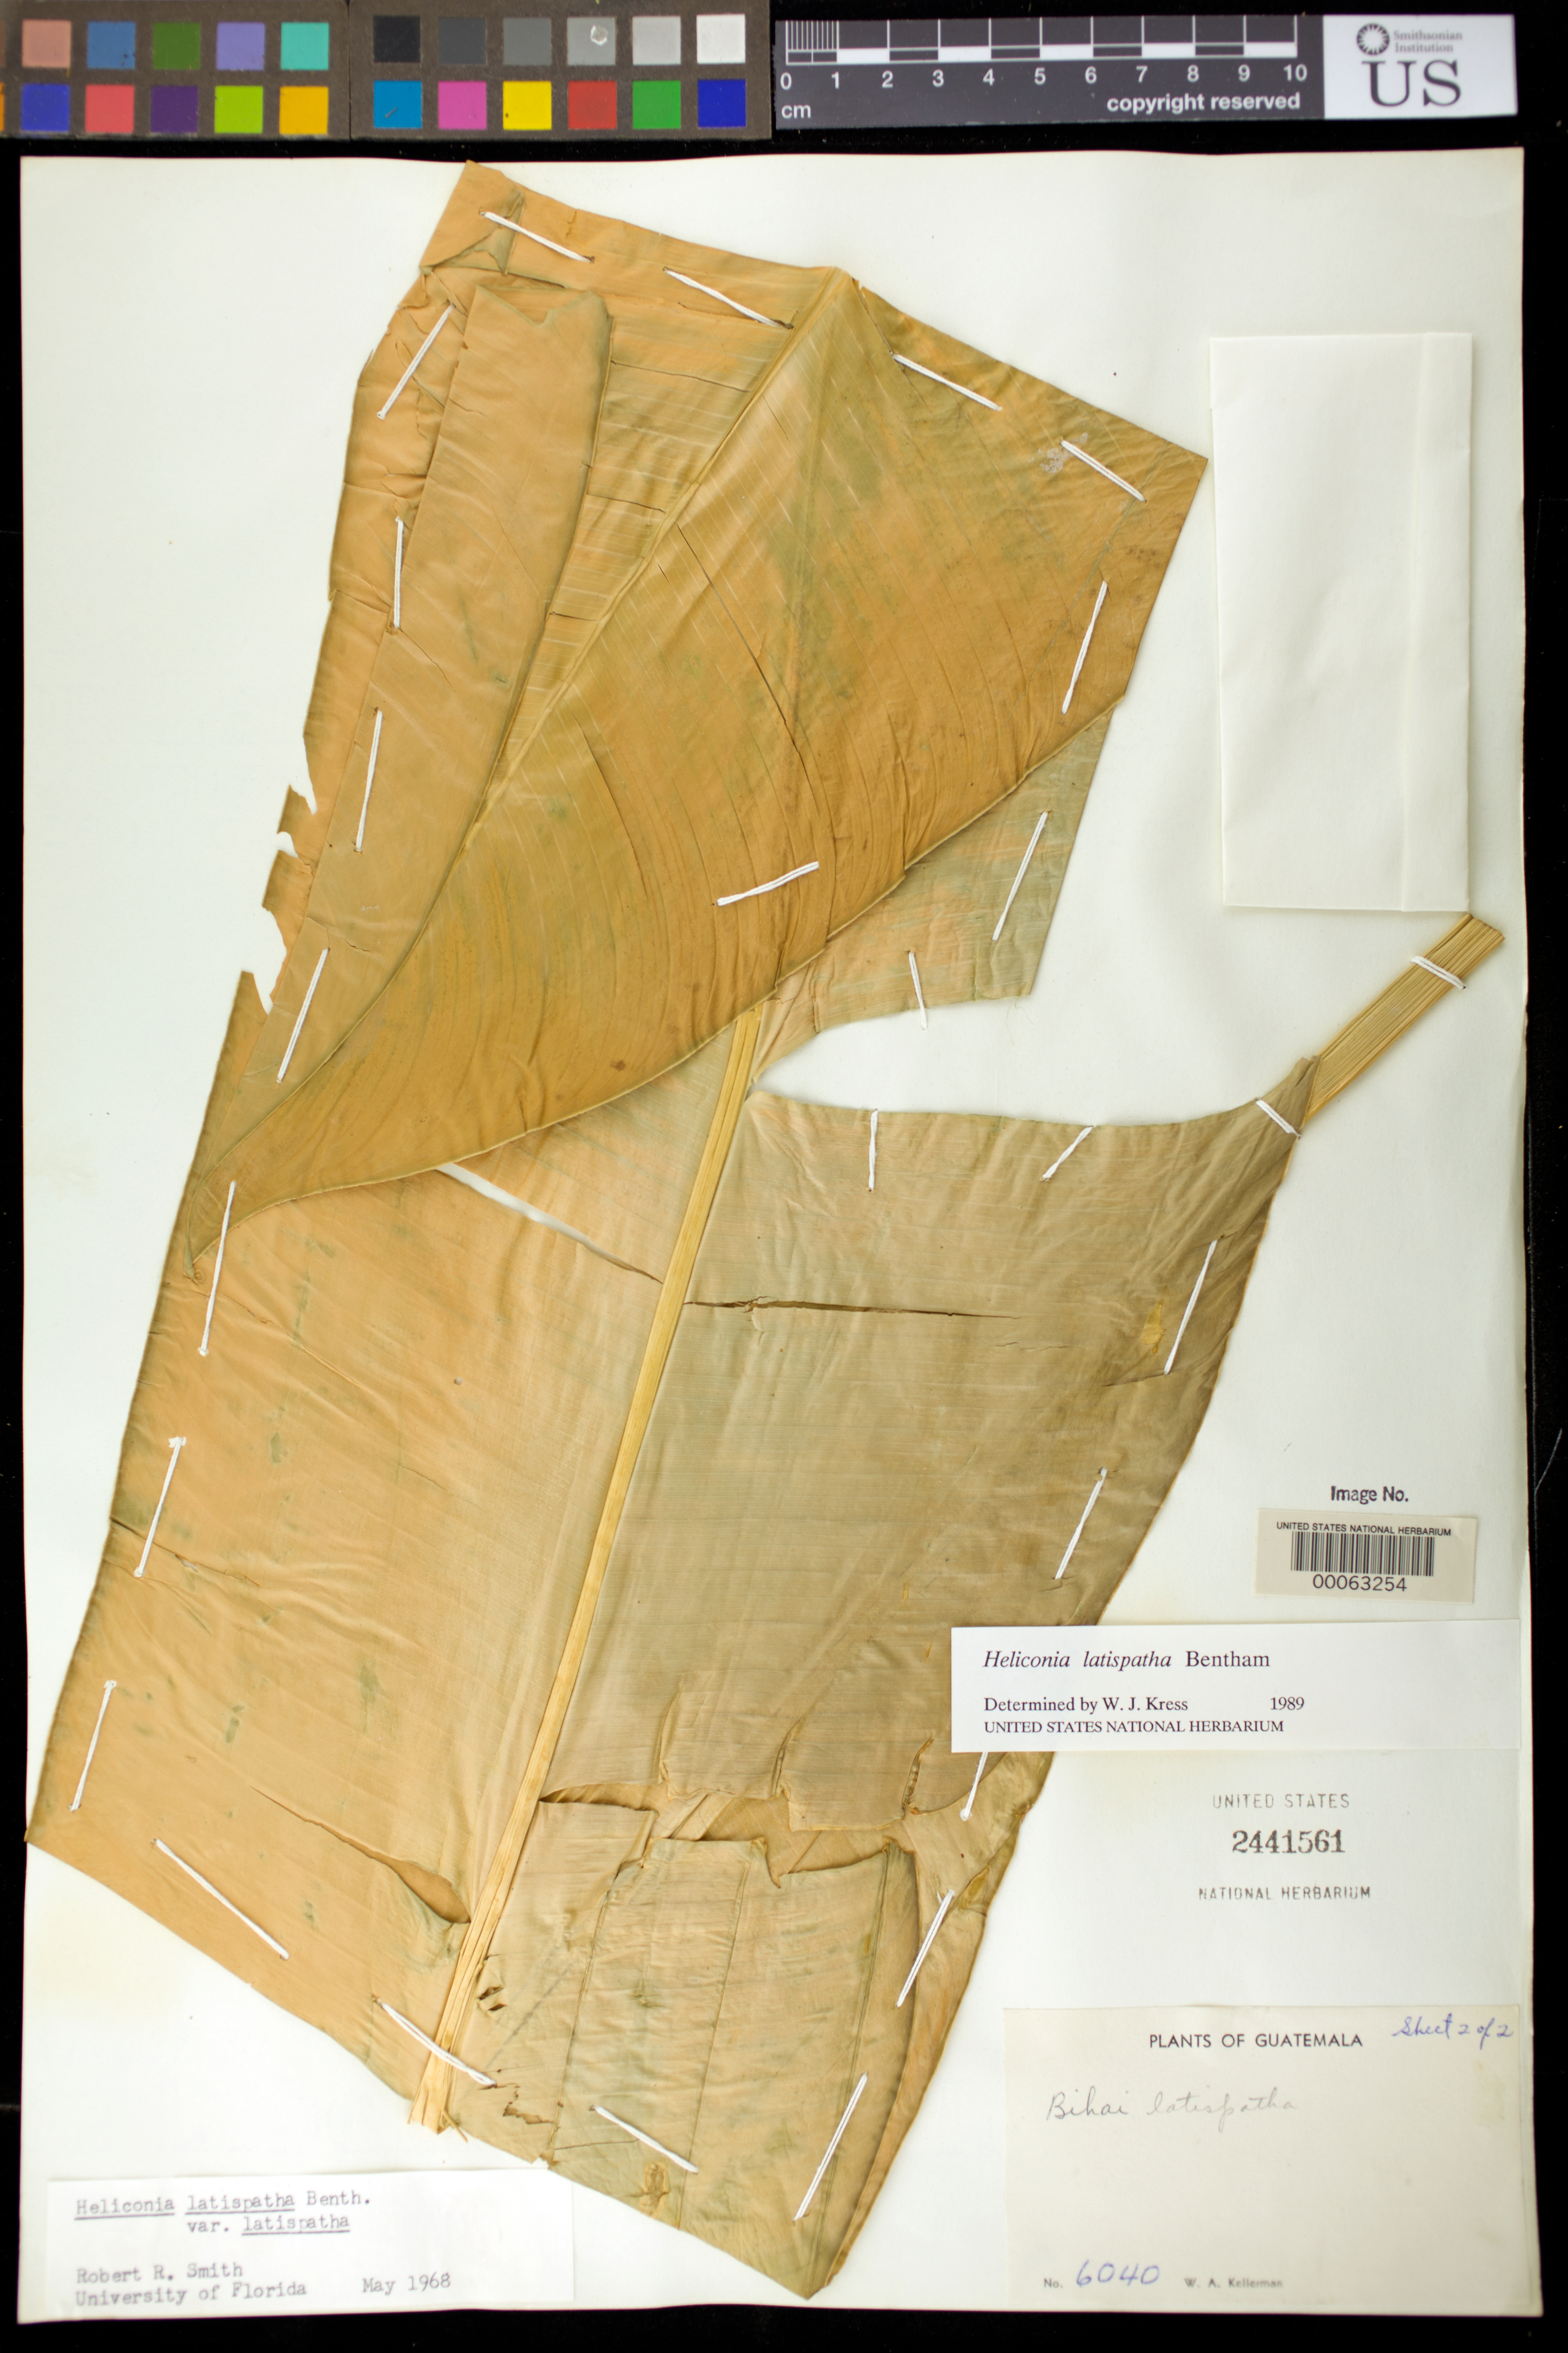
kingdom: Plantae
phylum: Tracheophyta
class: Liliopsida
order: Zingiberales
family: Heliconiaceae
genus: Heliconia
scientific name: Heliconia latispatha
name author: Benth.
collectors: W. A. Kellerman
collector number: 6040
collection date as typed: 12 Jan 1907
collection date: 1907-01-12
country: Guatemala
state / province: Retalhuleu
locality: Retalhuleu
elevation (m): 237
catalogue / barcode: US 2441561